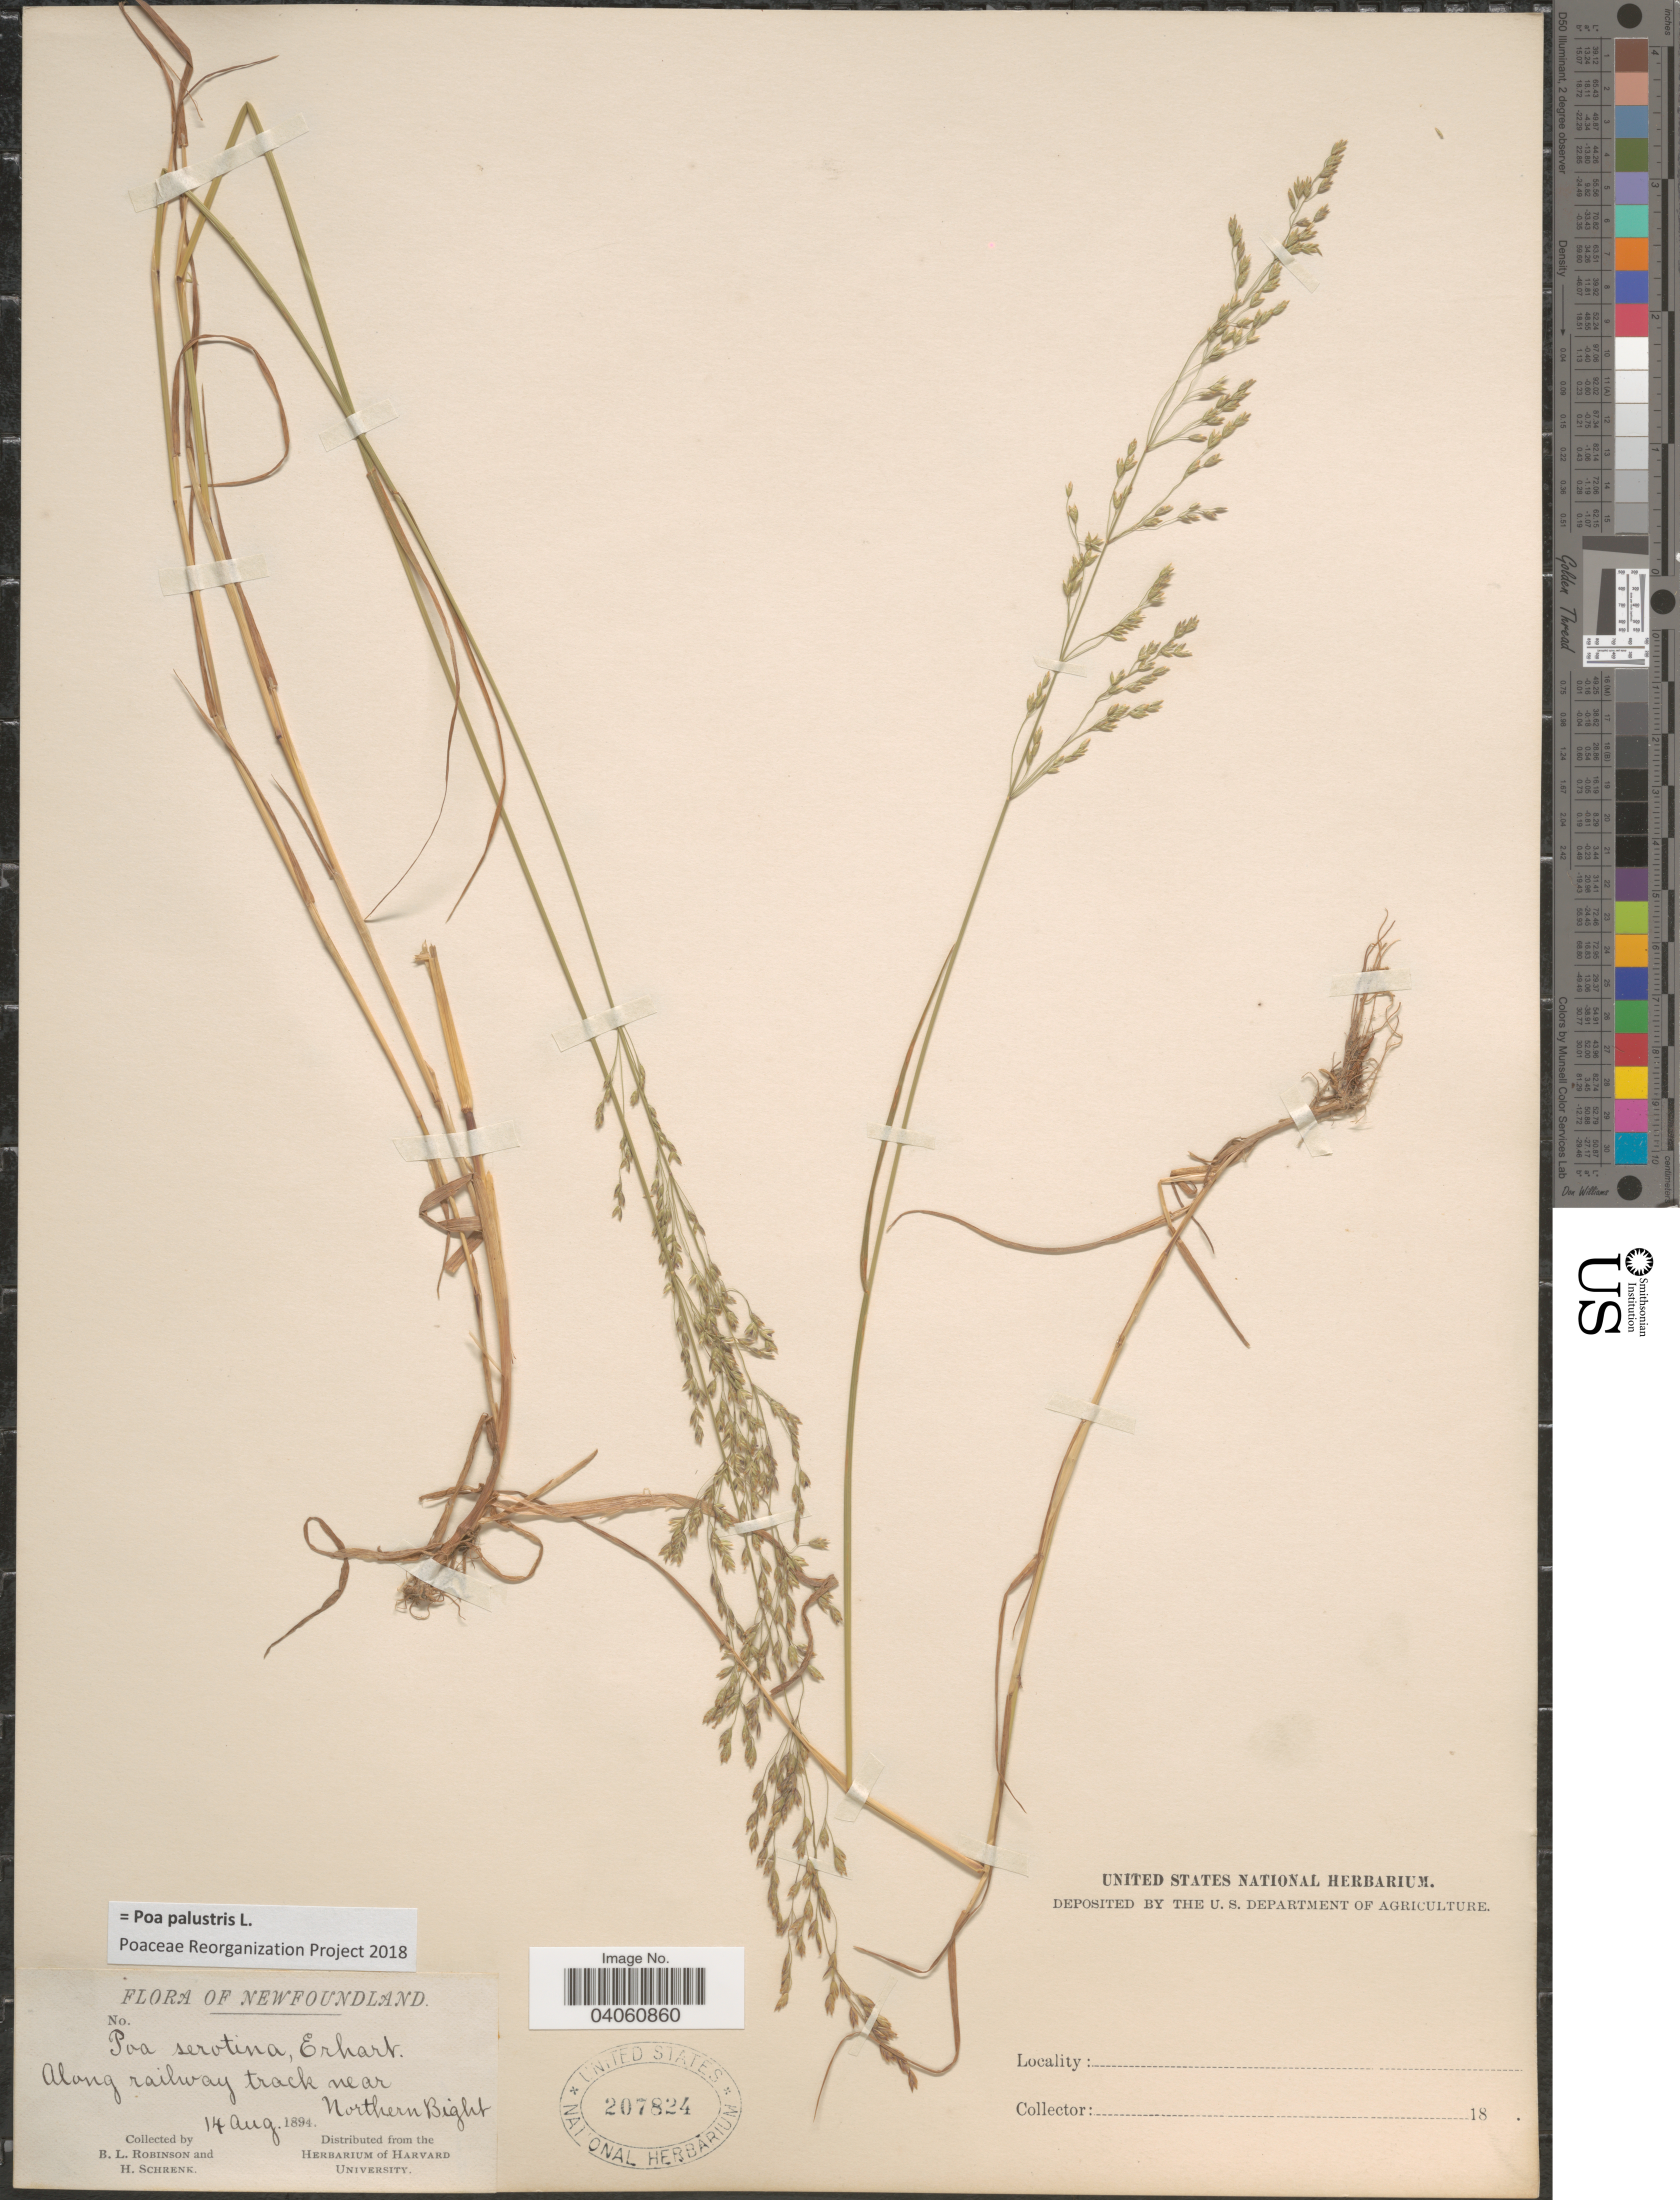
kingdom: Plantae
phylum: Tracheophyta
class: Liliopsida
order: Poales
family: Poaceae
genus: Poa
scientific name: Poa palustris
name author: L.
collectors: B. L. Robinson & H. Schrenk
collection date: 1894-08-14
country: Canada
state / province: Newfoundland and Labrador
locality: Along railway track near Northern Bight.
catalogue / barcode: US 207824